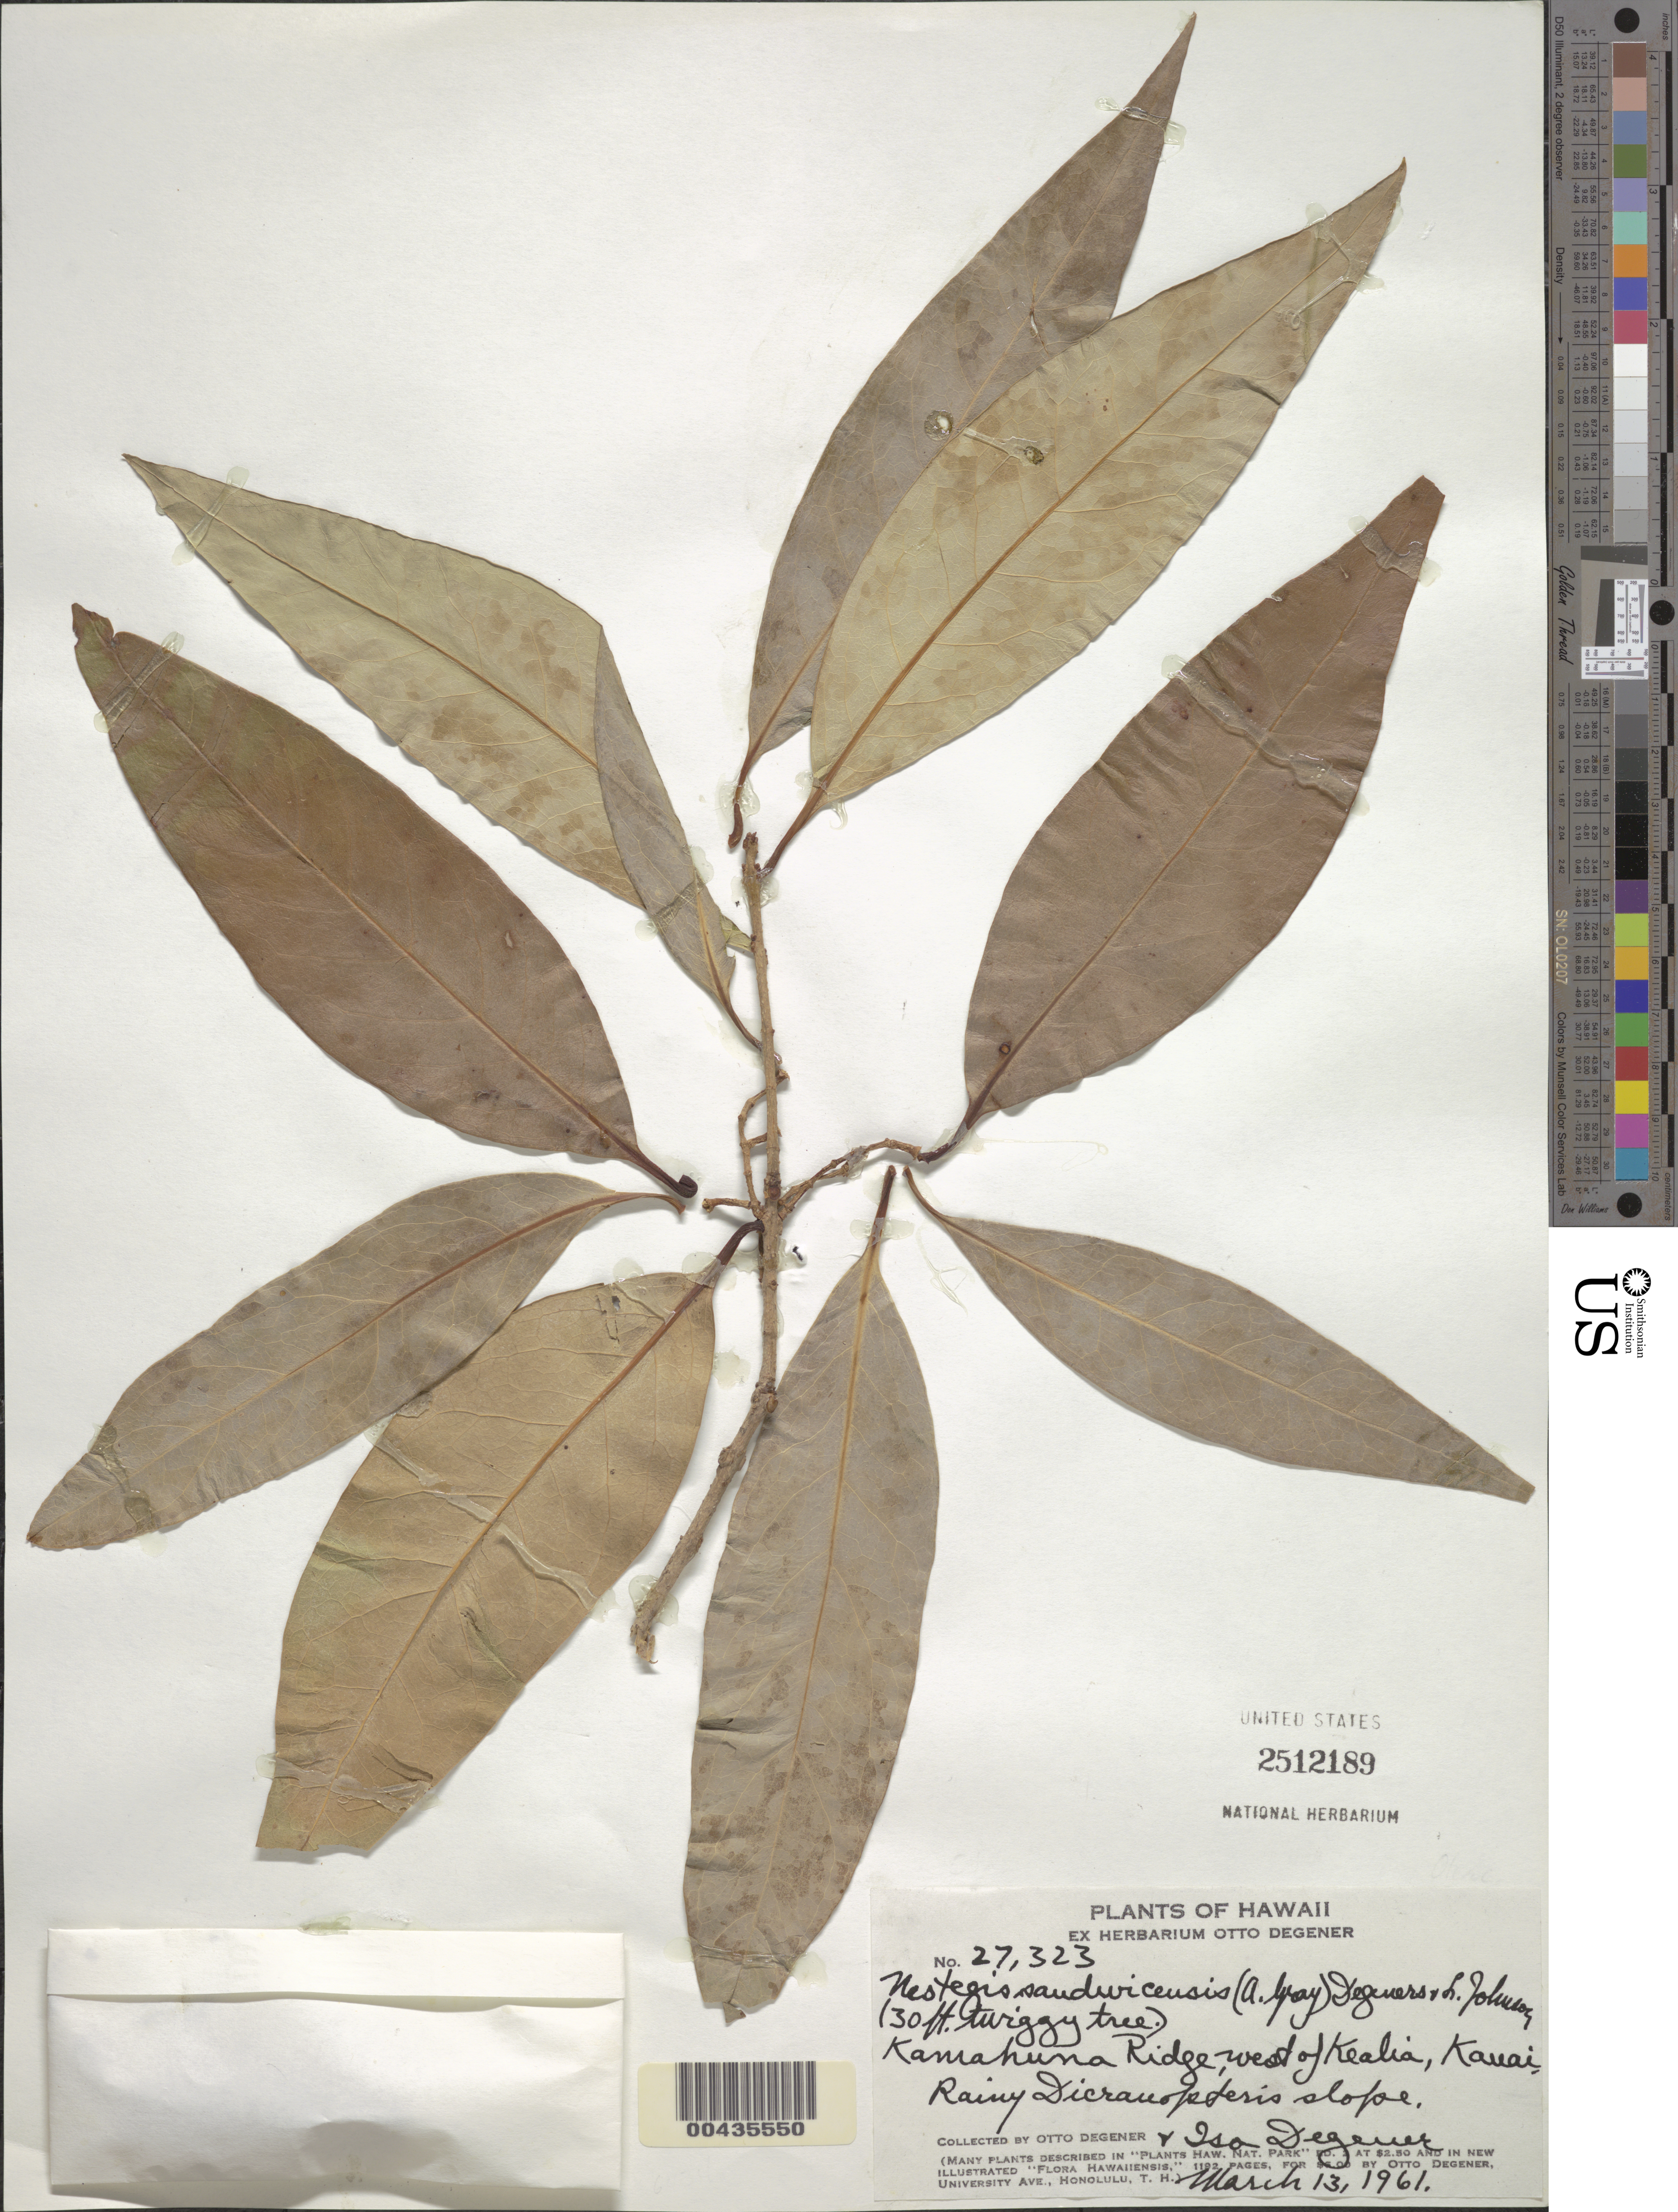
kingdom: Plantae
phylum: Tracheophyta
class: Magnoliopsida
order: Lamiales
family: Oleaceae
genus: Notelaea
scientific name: Notelaea sandwicensis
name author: (A. Gray) Hong-Wa & Besnard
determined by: Wagner, W. L., (BOT), Smithsonian Institution - National Museum of Natural History (UNITED STATES)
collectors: O. Degener & I. Degener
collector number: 27323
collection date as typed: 13 Mar 1961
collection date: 1961-03-13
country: United States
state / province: Hawaii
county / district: Kauai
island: Kaua'i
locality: Kamahuna Ridge, W of Kealia, Kauai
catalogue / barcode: US 2512189